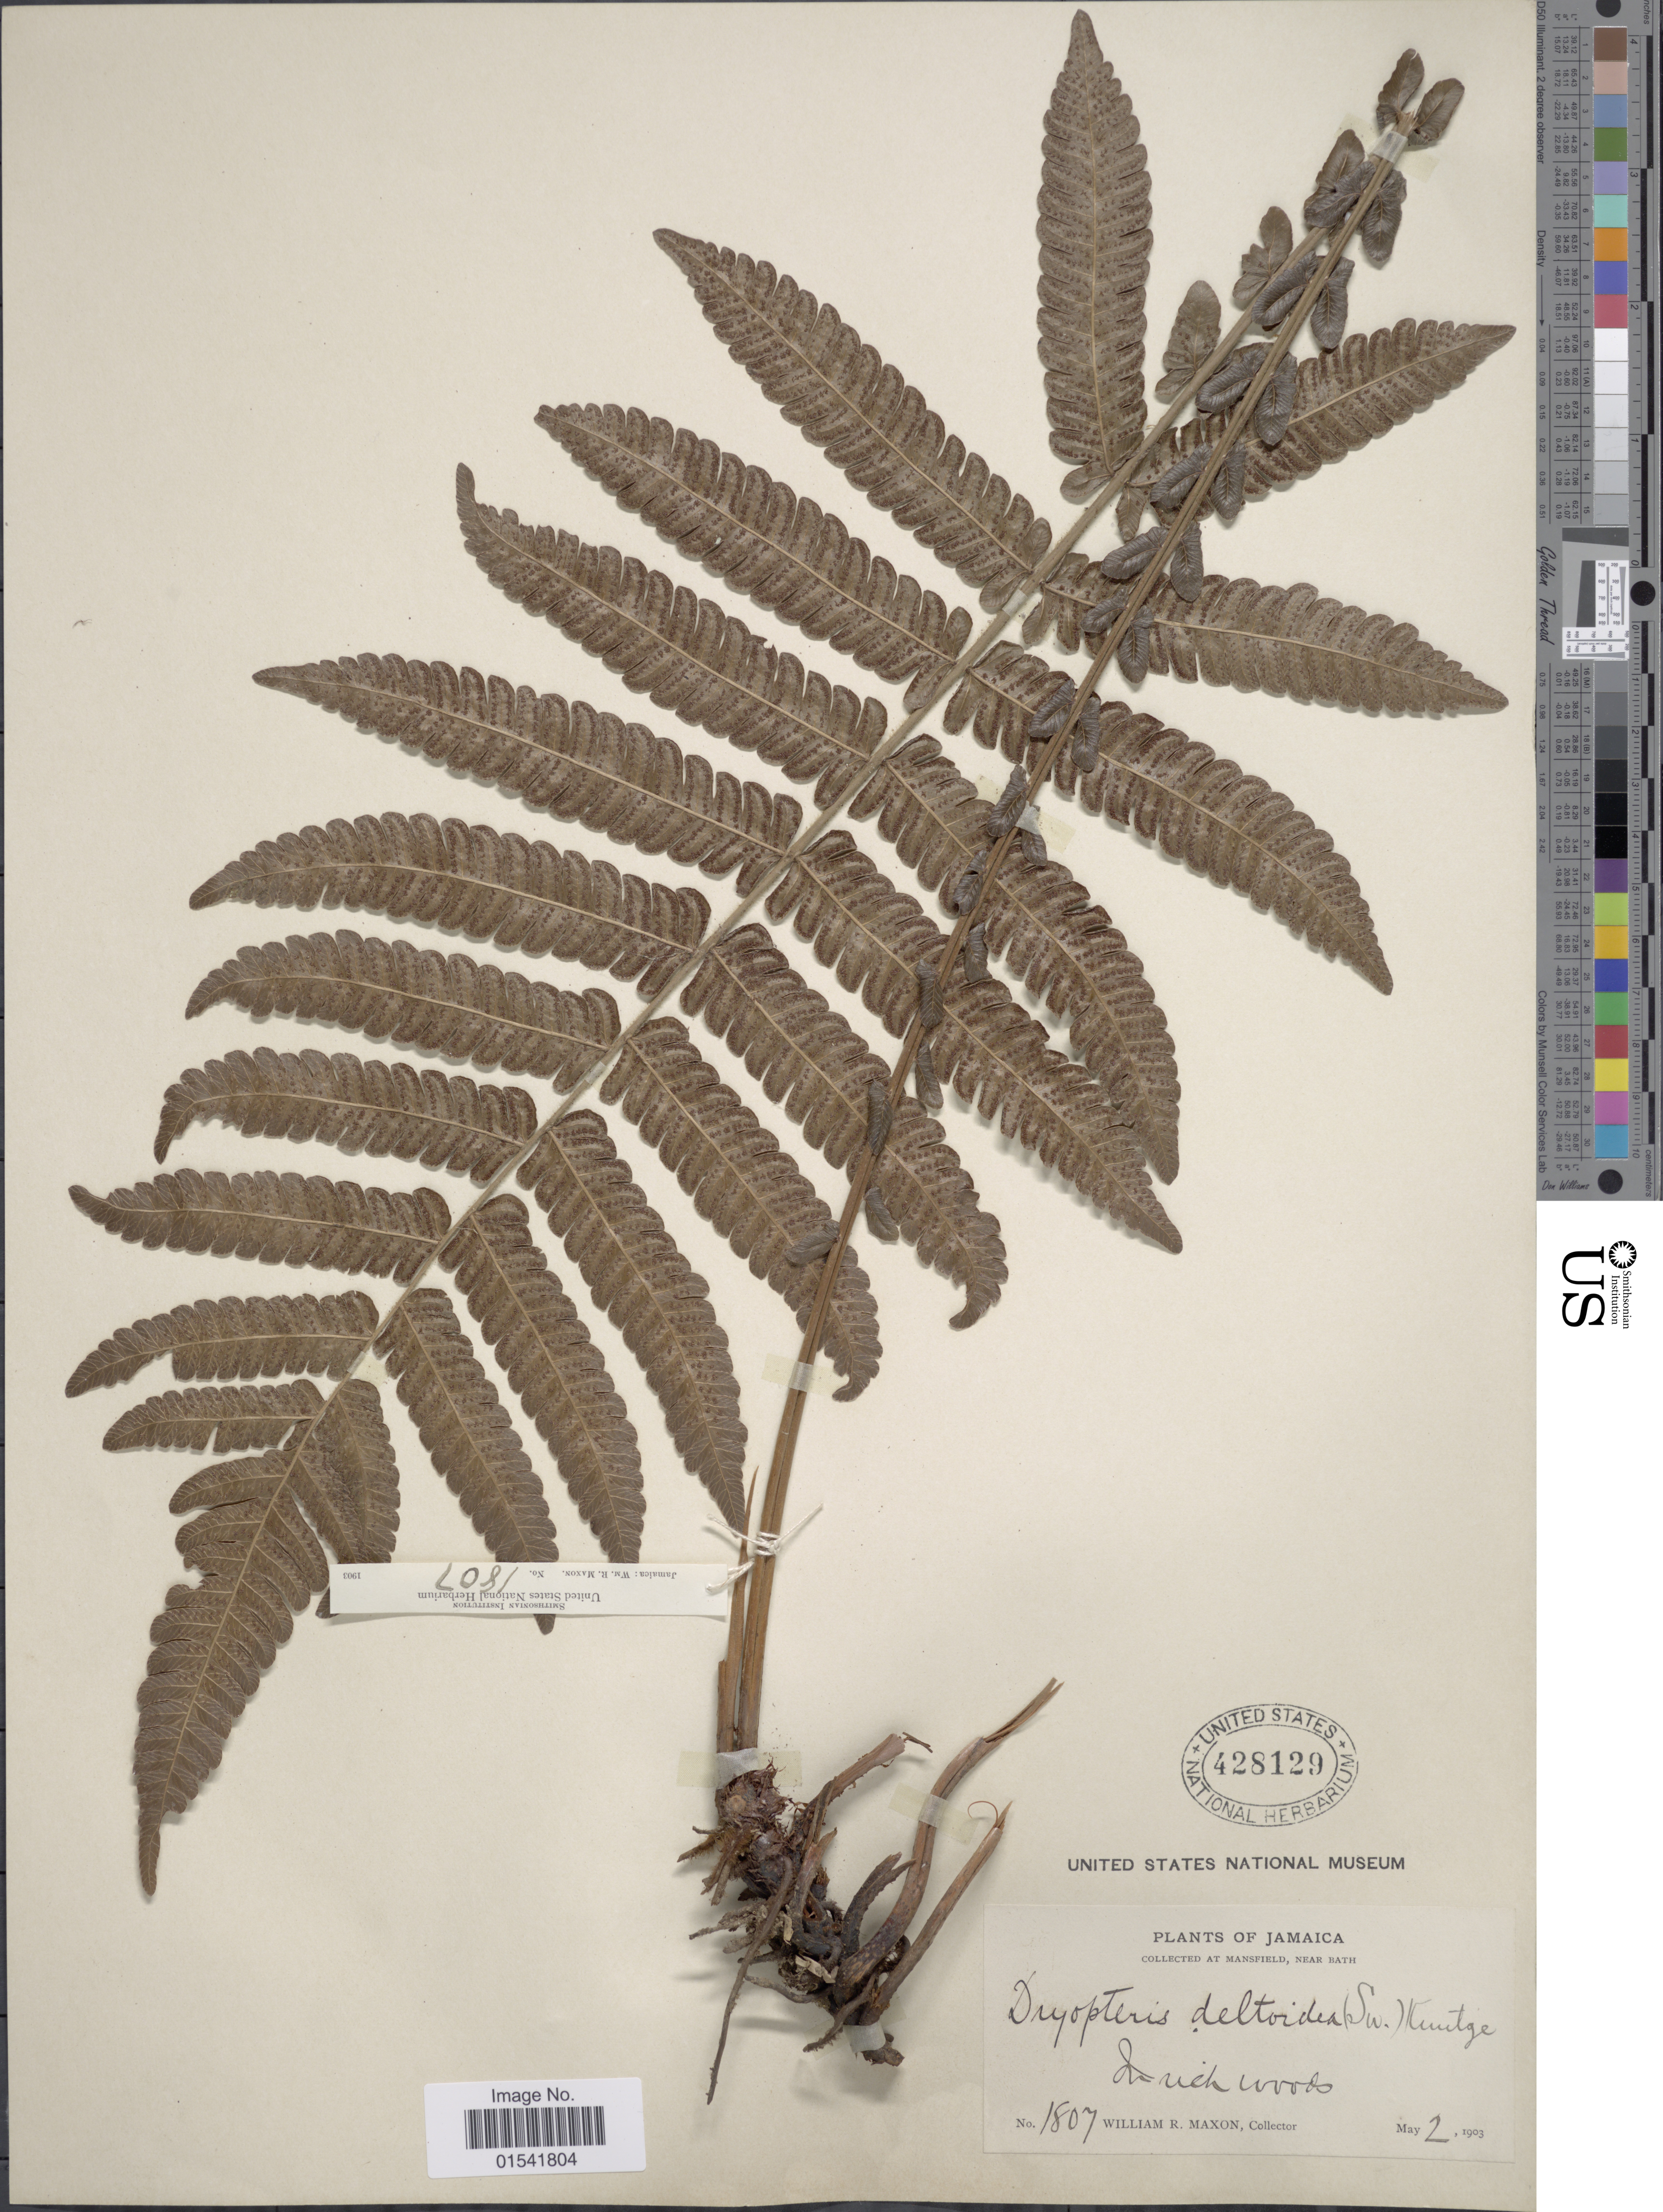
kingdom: Plantae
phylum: Tracheophyta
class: Polypodiopsida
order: Polypodiales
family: Thelypteridaceae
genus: Steiropteris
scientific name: Steiropteris deltoidea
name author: (Sw.) Pic. Serm.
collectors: W. R. Maxon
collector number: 1807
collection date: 1903-05-02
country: Jamaica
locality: At Mansfield, near Bath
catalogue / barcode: US 428129